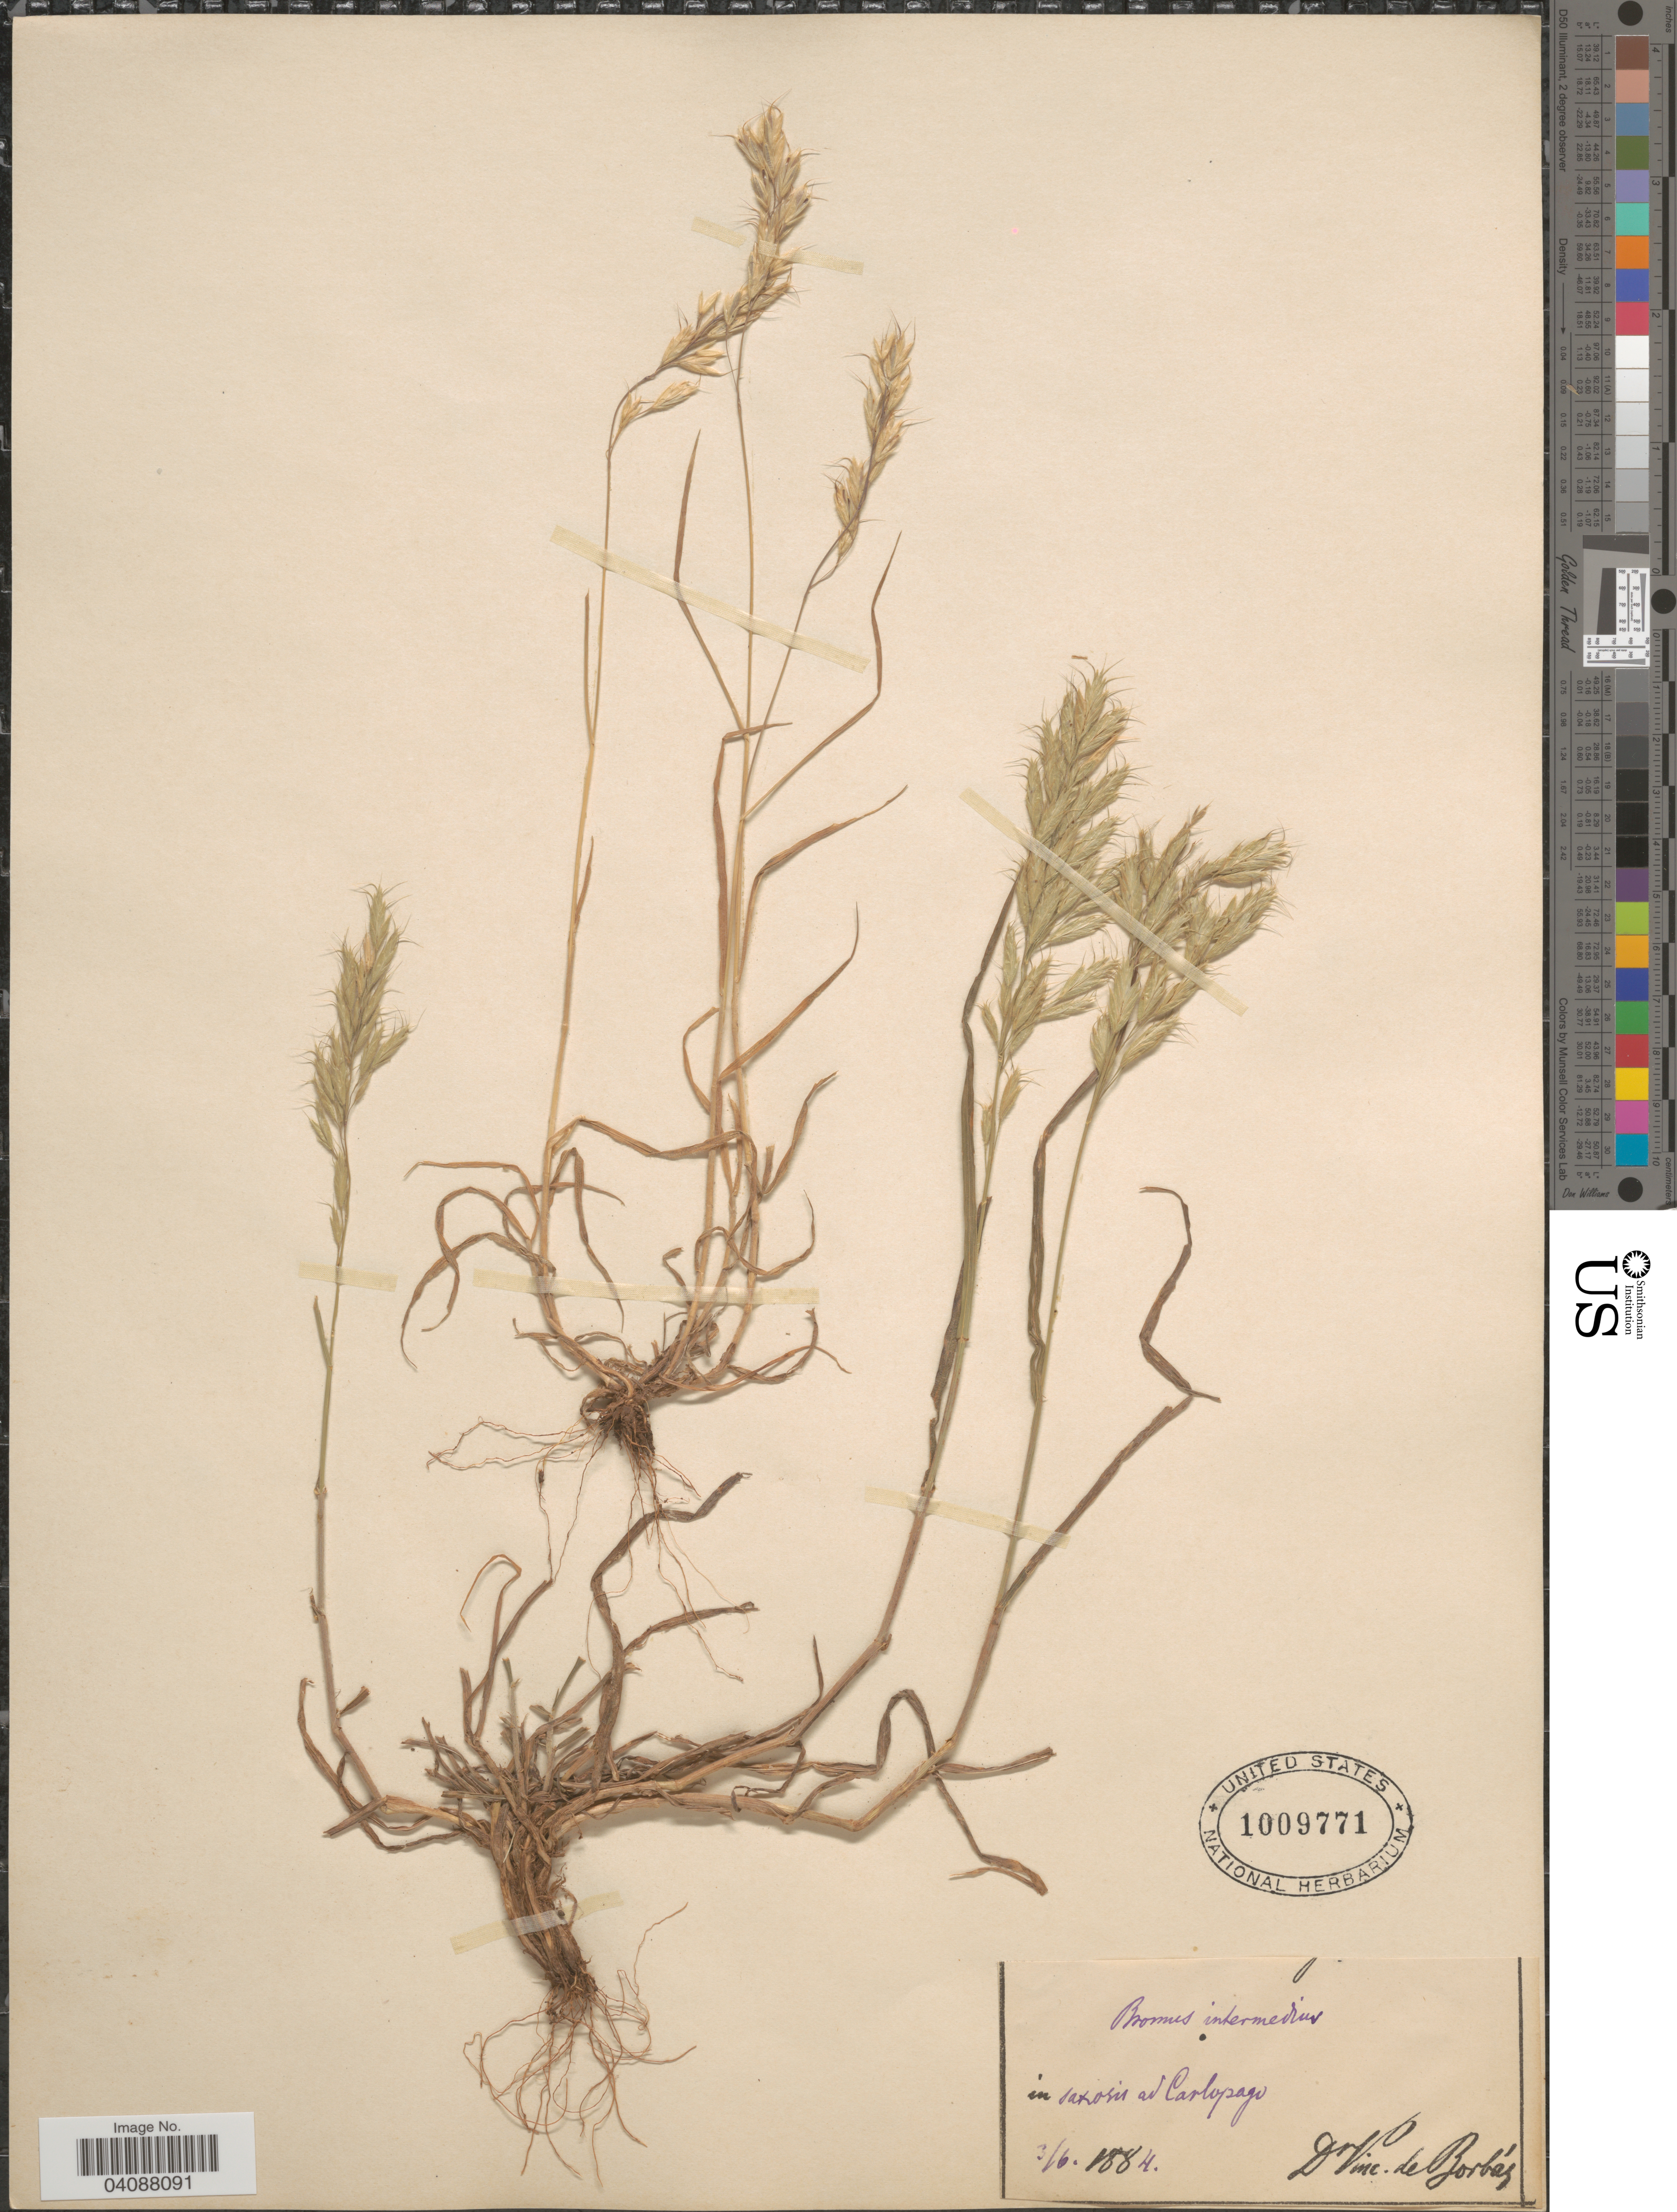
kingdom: Plantae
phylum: Tracheophyta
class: Liliopsida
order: Poales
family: Poaceae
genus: Bromus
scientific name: Bromus intermedius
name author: Gussone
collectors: V. von Borbás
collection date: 1884-06-03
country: Croatia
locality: In saxosis ad Carlopago.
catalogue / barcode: US 1009771